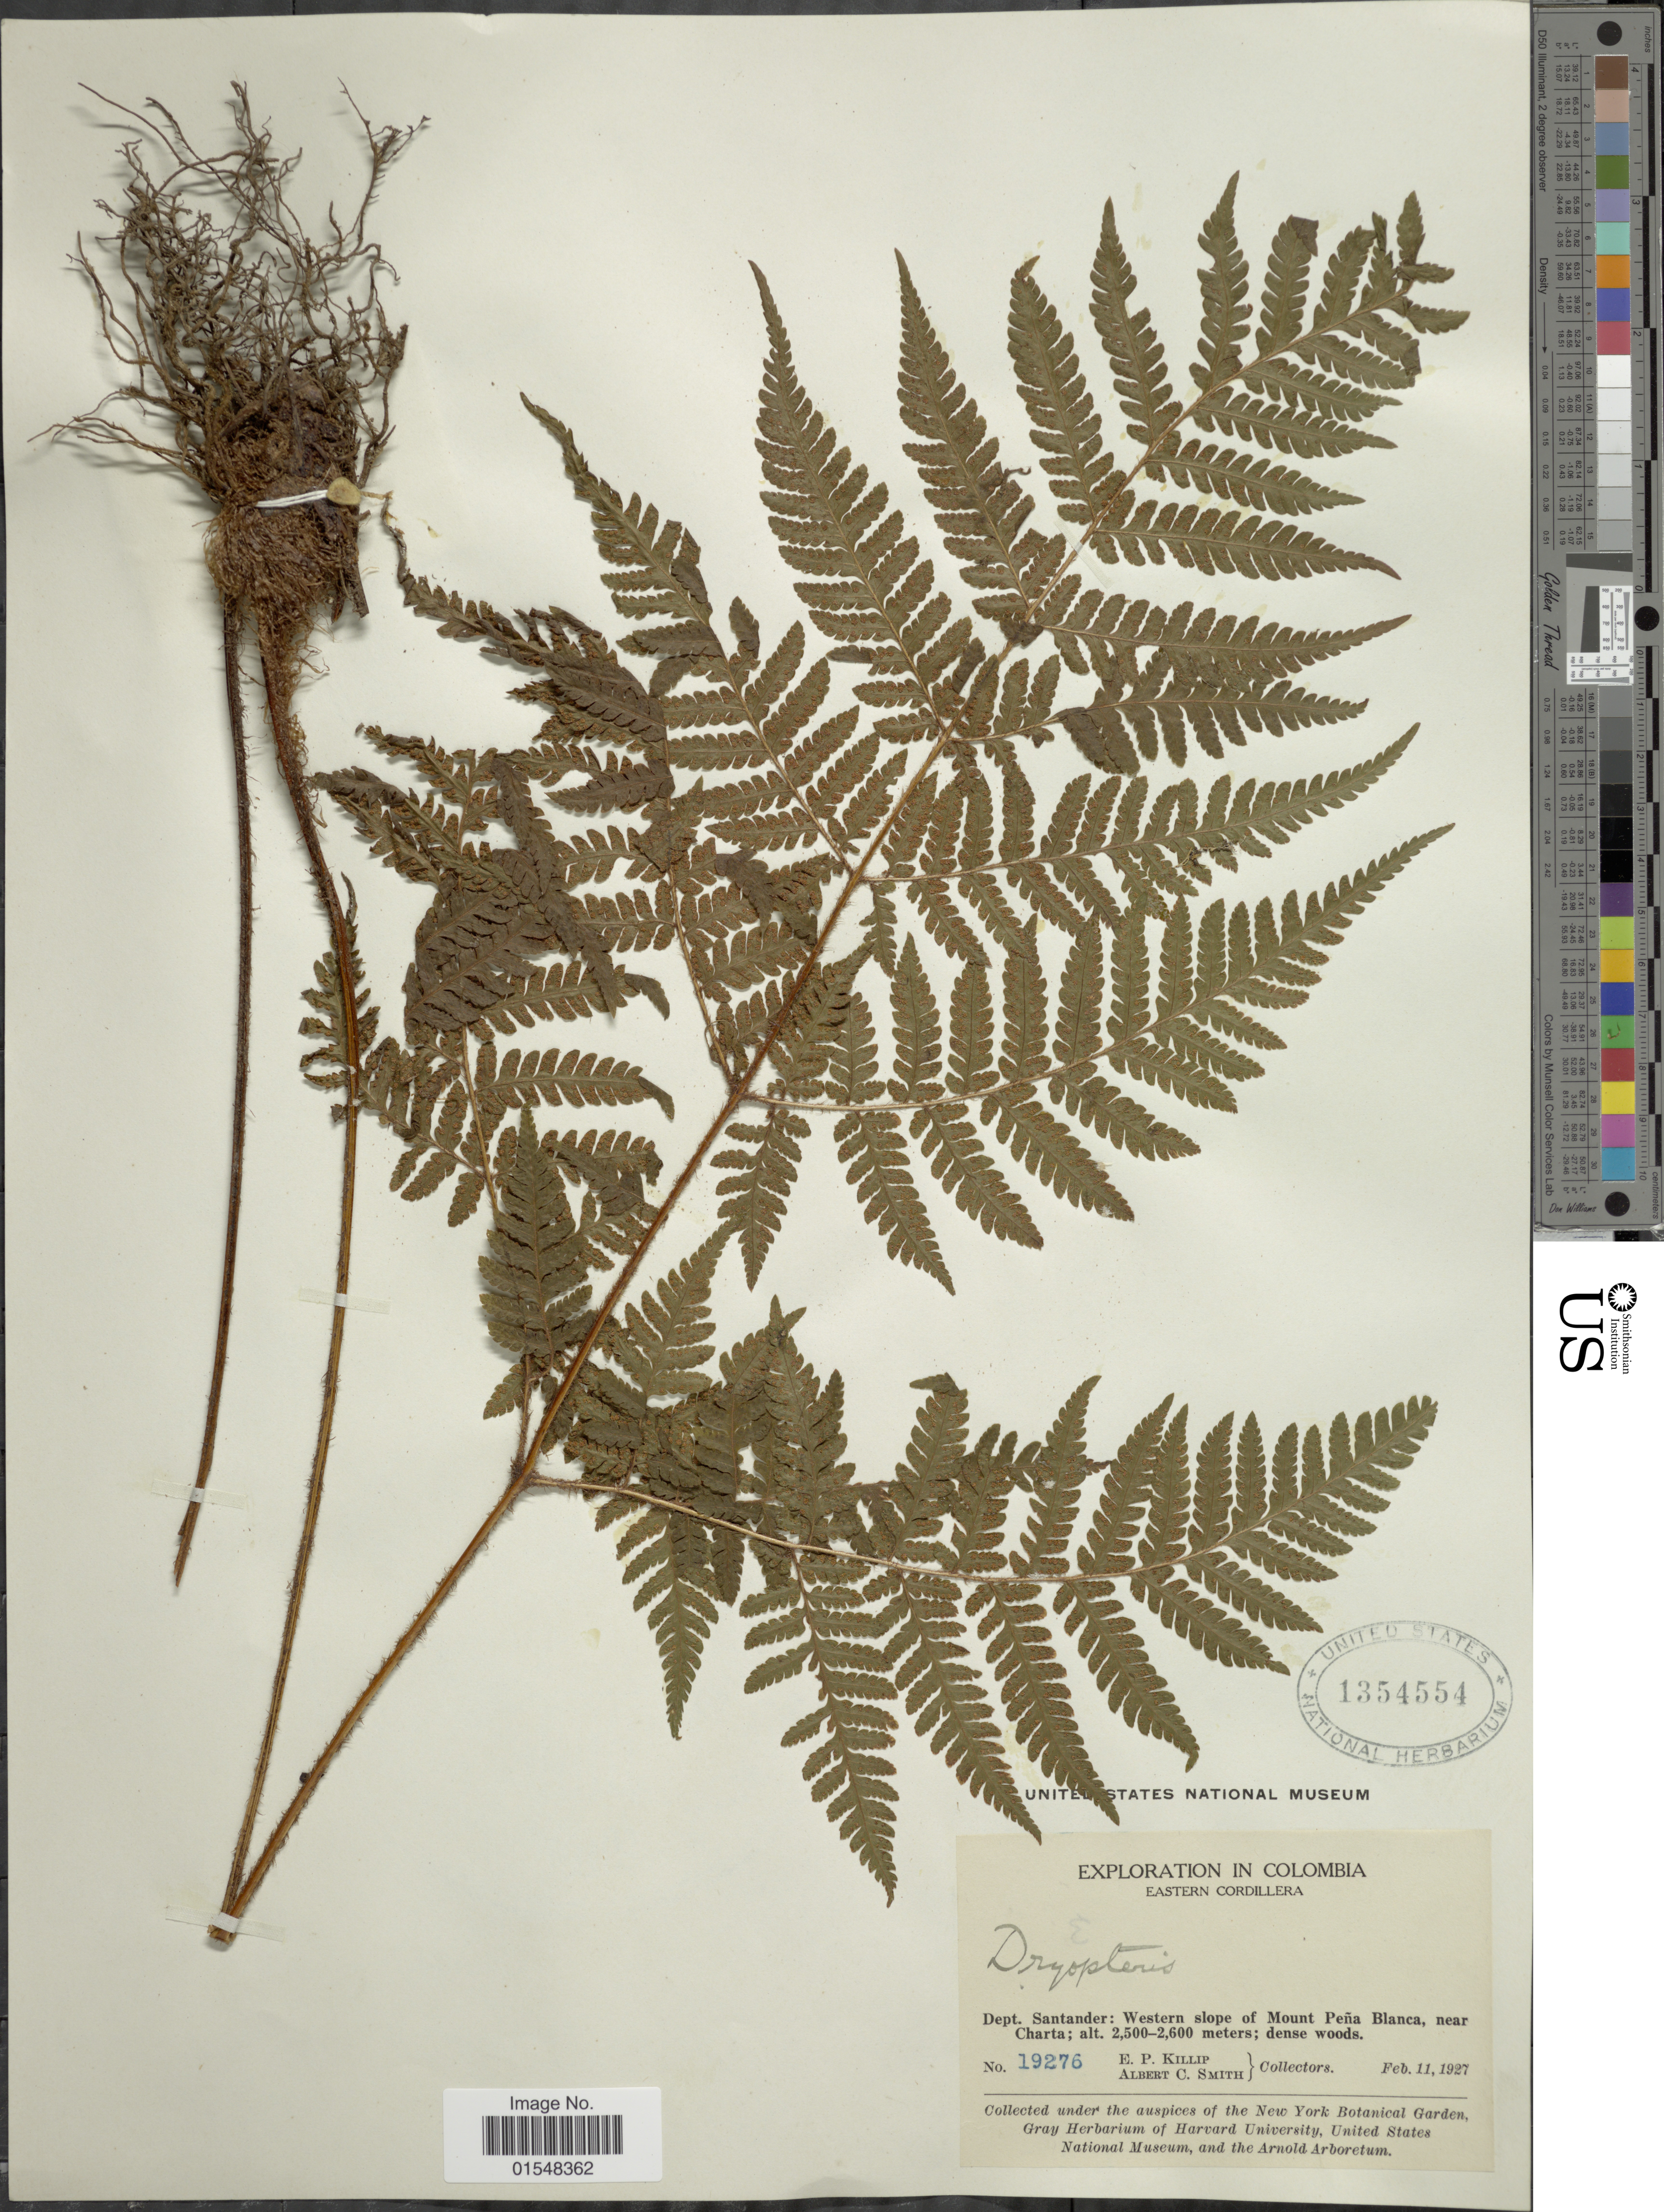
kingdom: Plantae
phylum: Tracheophyta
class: Polypodiopsida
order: Polypodiales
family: Dryopteridaceae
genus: Ctenitis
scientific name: Ctenitis sloanei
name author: (Poepp. ex Spreng.) C.V. Morton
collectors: E. P. Killip & A. C. Smith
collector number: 19276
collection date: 1927-02-11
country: Colombia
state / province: Santander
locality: Eastern Cordillera, western slope of Mount Peña Blanca, near Charta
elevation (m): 2500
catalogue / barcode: US 1354554